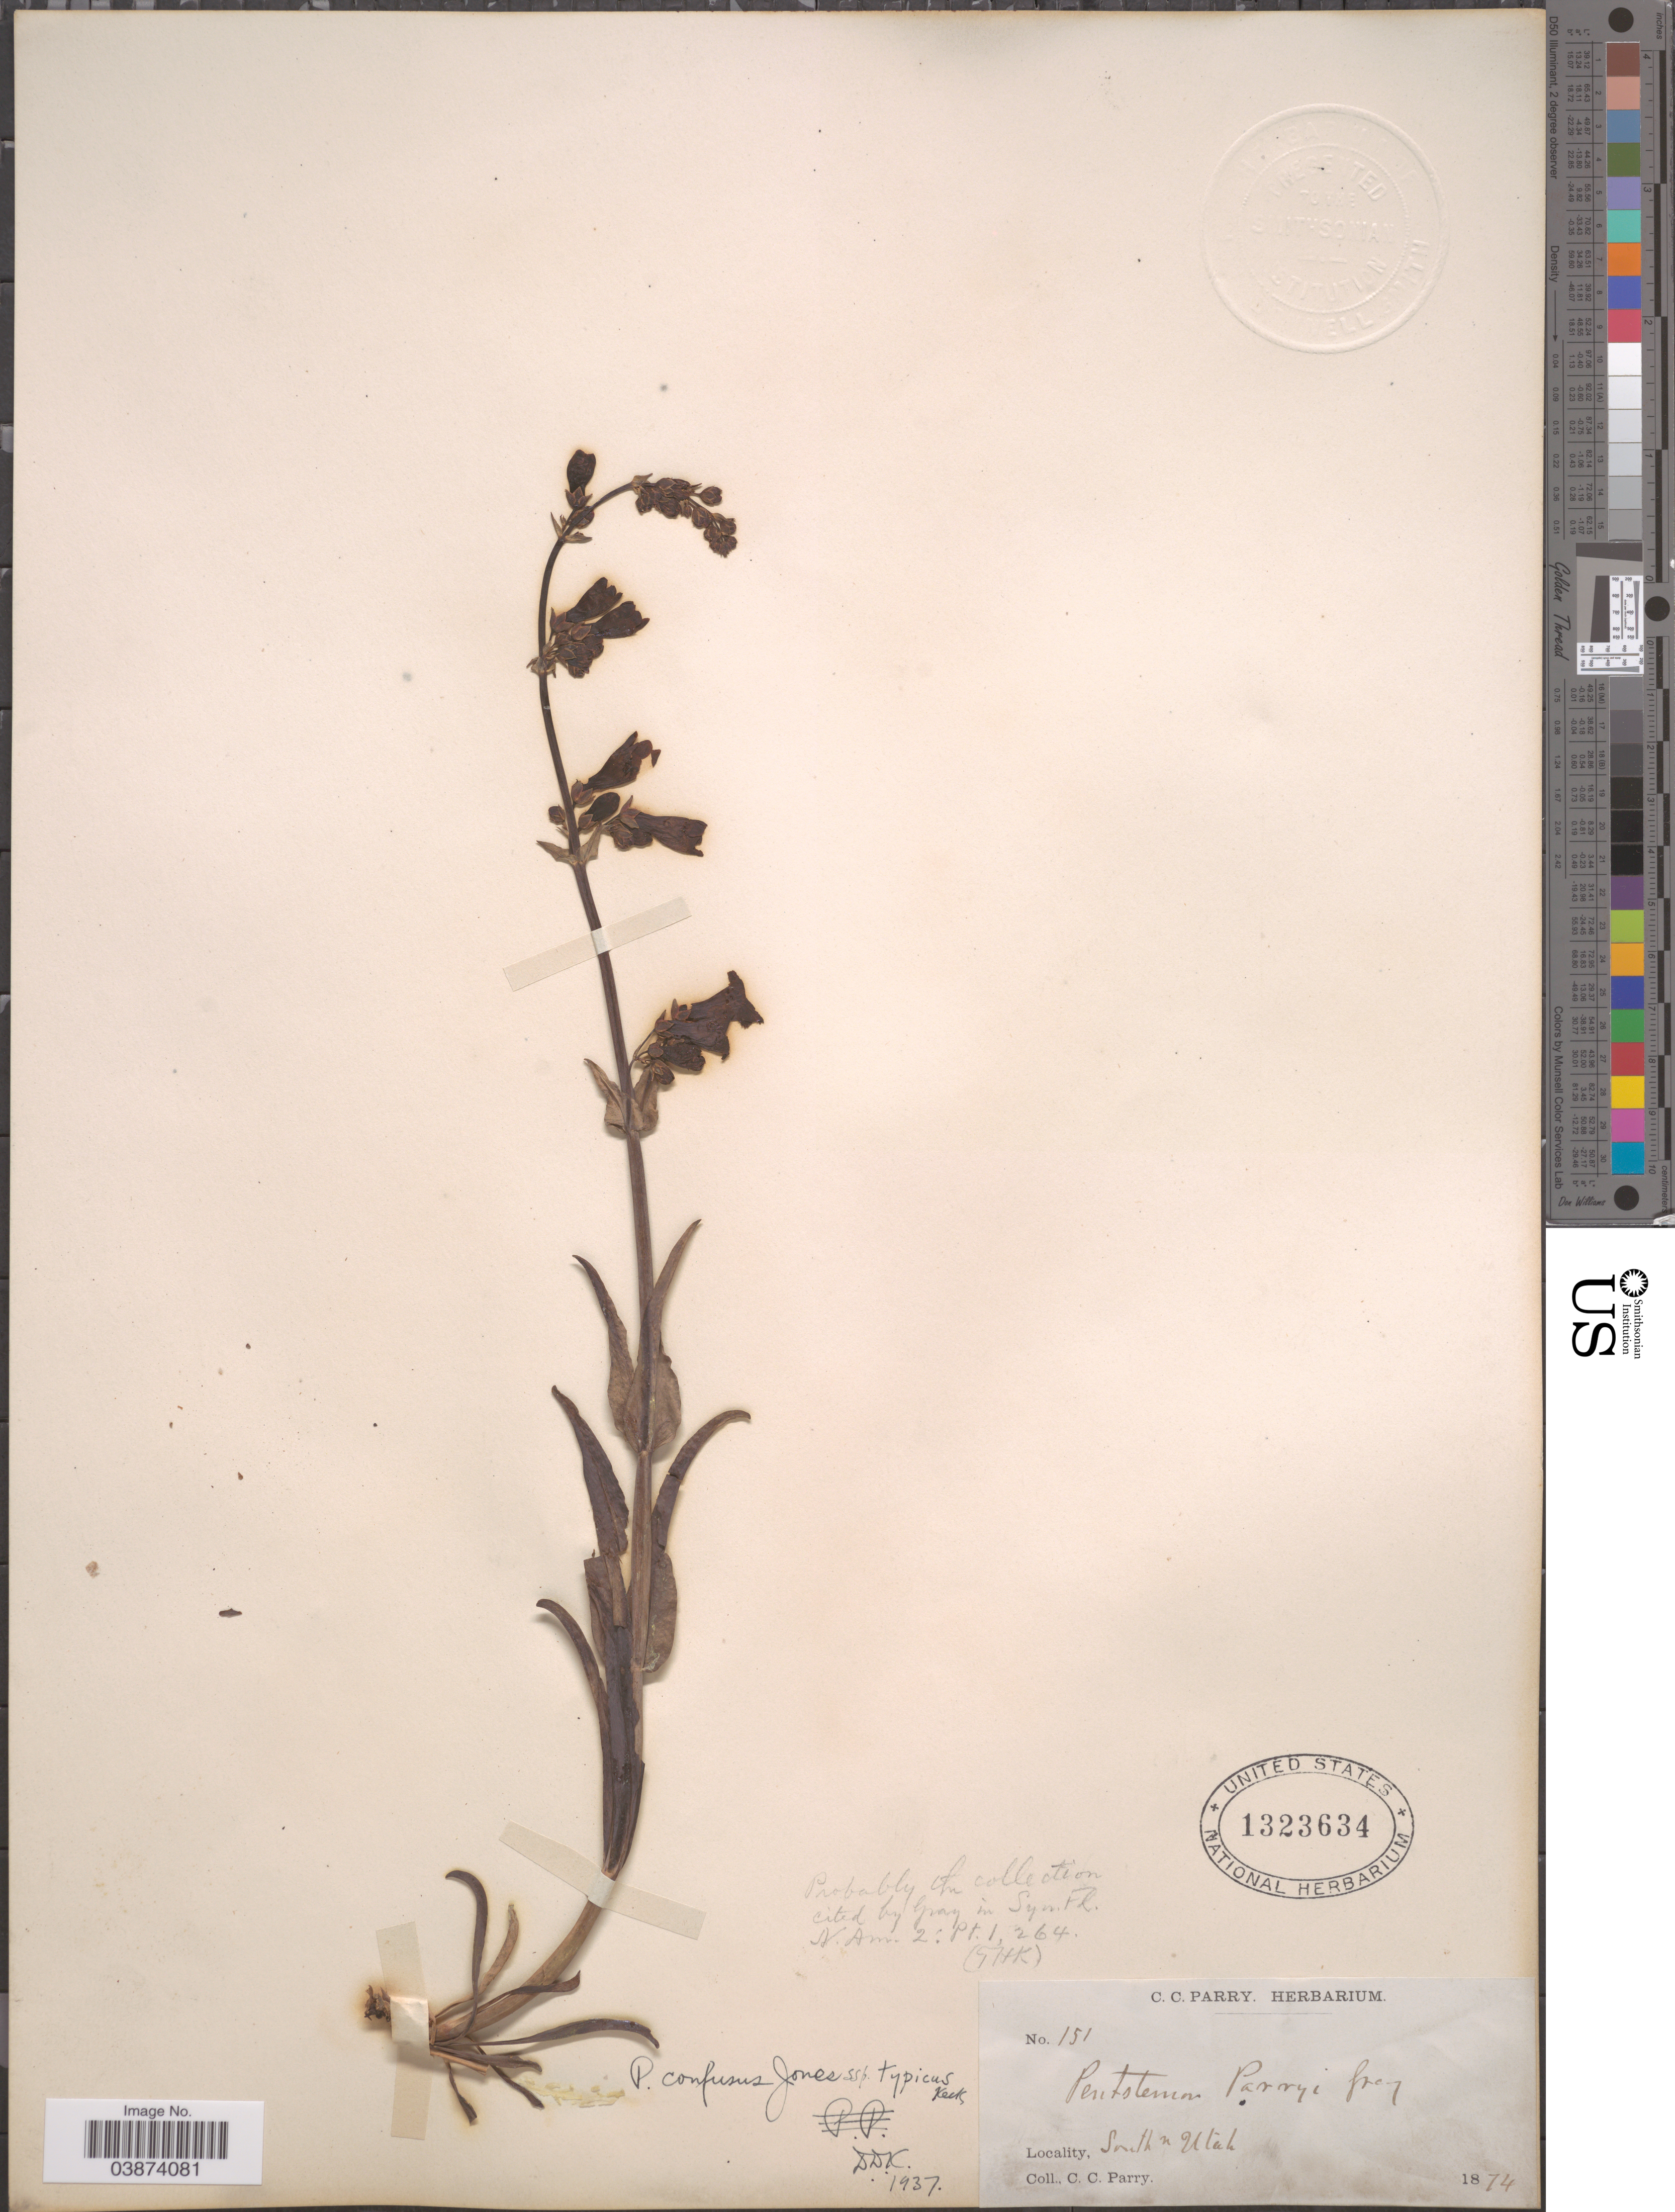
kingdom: Plantae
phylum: Tracheophyta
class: Magnoliopsida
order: Lamiales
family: Plantaginaceae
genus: Penstemon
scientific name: Penstemon confusus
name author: M.E. Jones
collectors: C. C. Parry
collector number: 151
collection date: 1874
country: United States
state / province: Utah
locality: Southn Utah.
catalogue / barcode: US 1323634